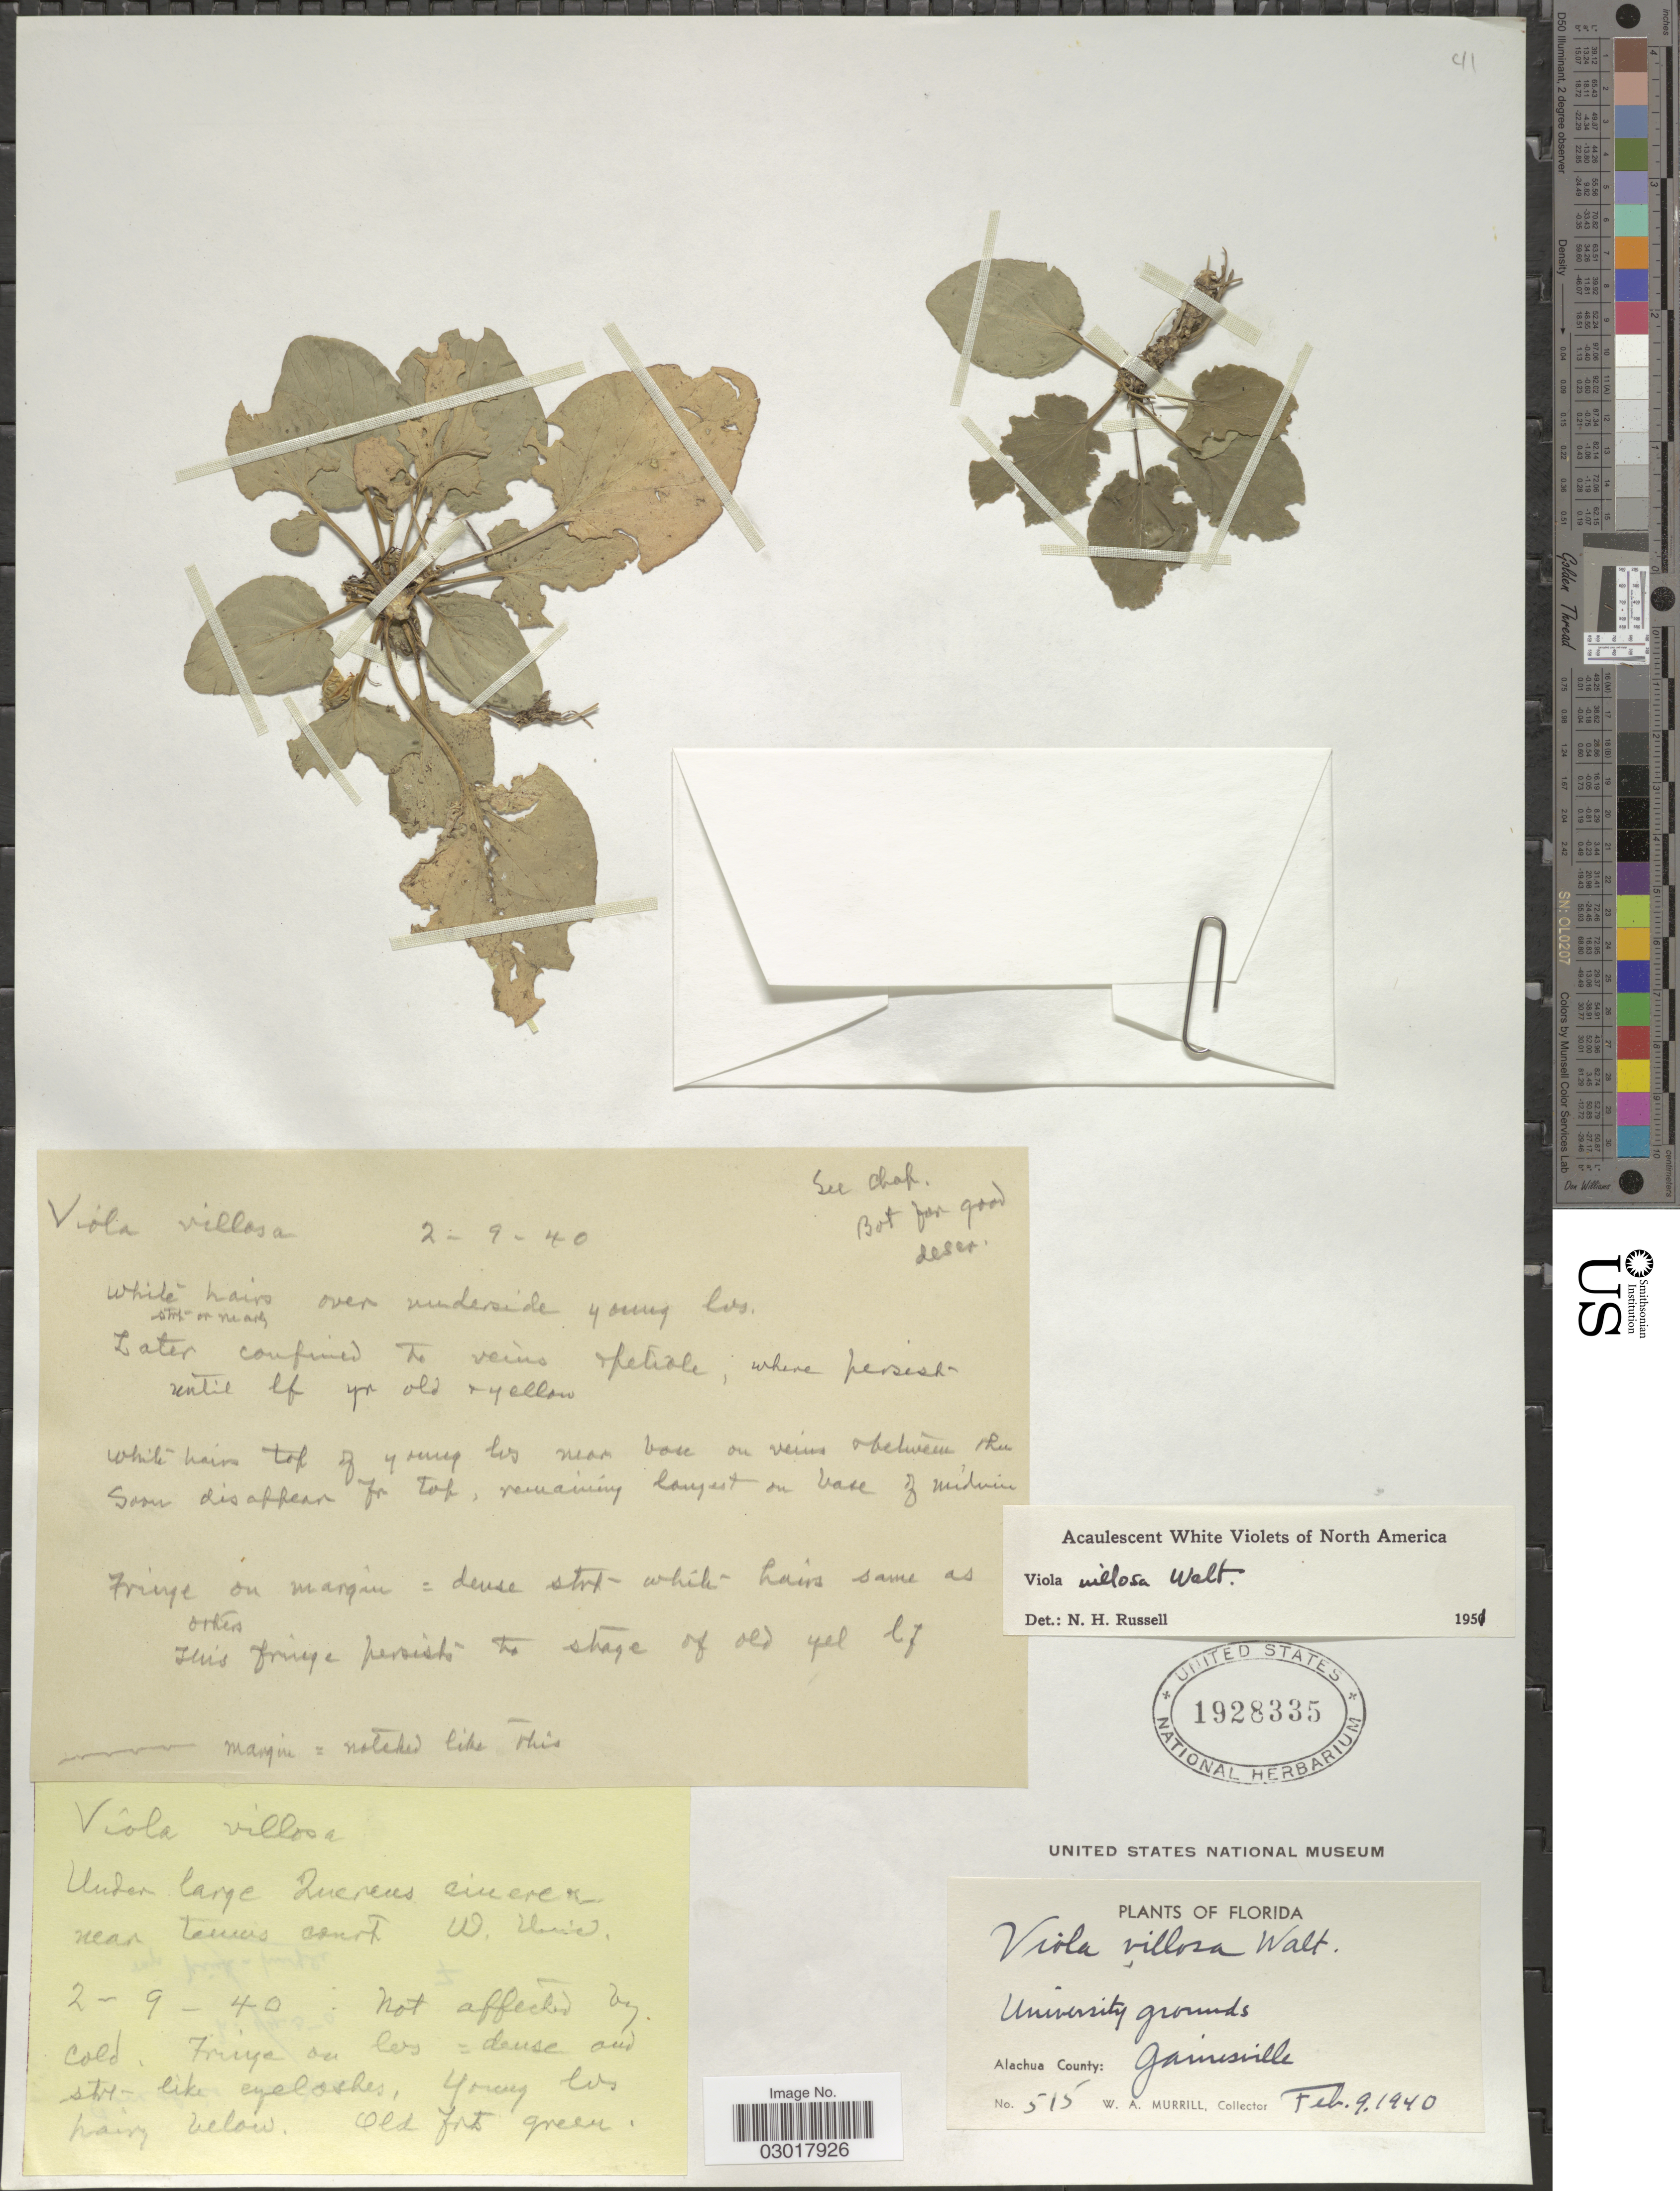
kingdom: Plantae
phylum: Tracheophyta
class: Magnoliopsida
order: Malpighiales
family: Violaceae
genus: Viola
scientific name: Viola villosa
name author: Walter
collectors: W. A. Murrill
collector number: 515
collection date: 1940-02-09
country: United States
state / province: Florida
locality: University grounds. Alachua County: Gainesville.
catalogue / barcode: US 1928335